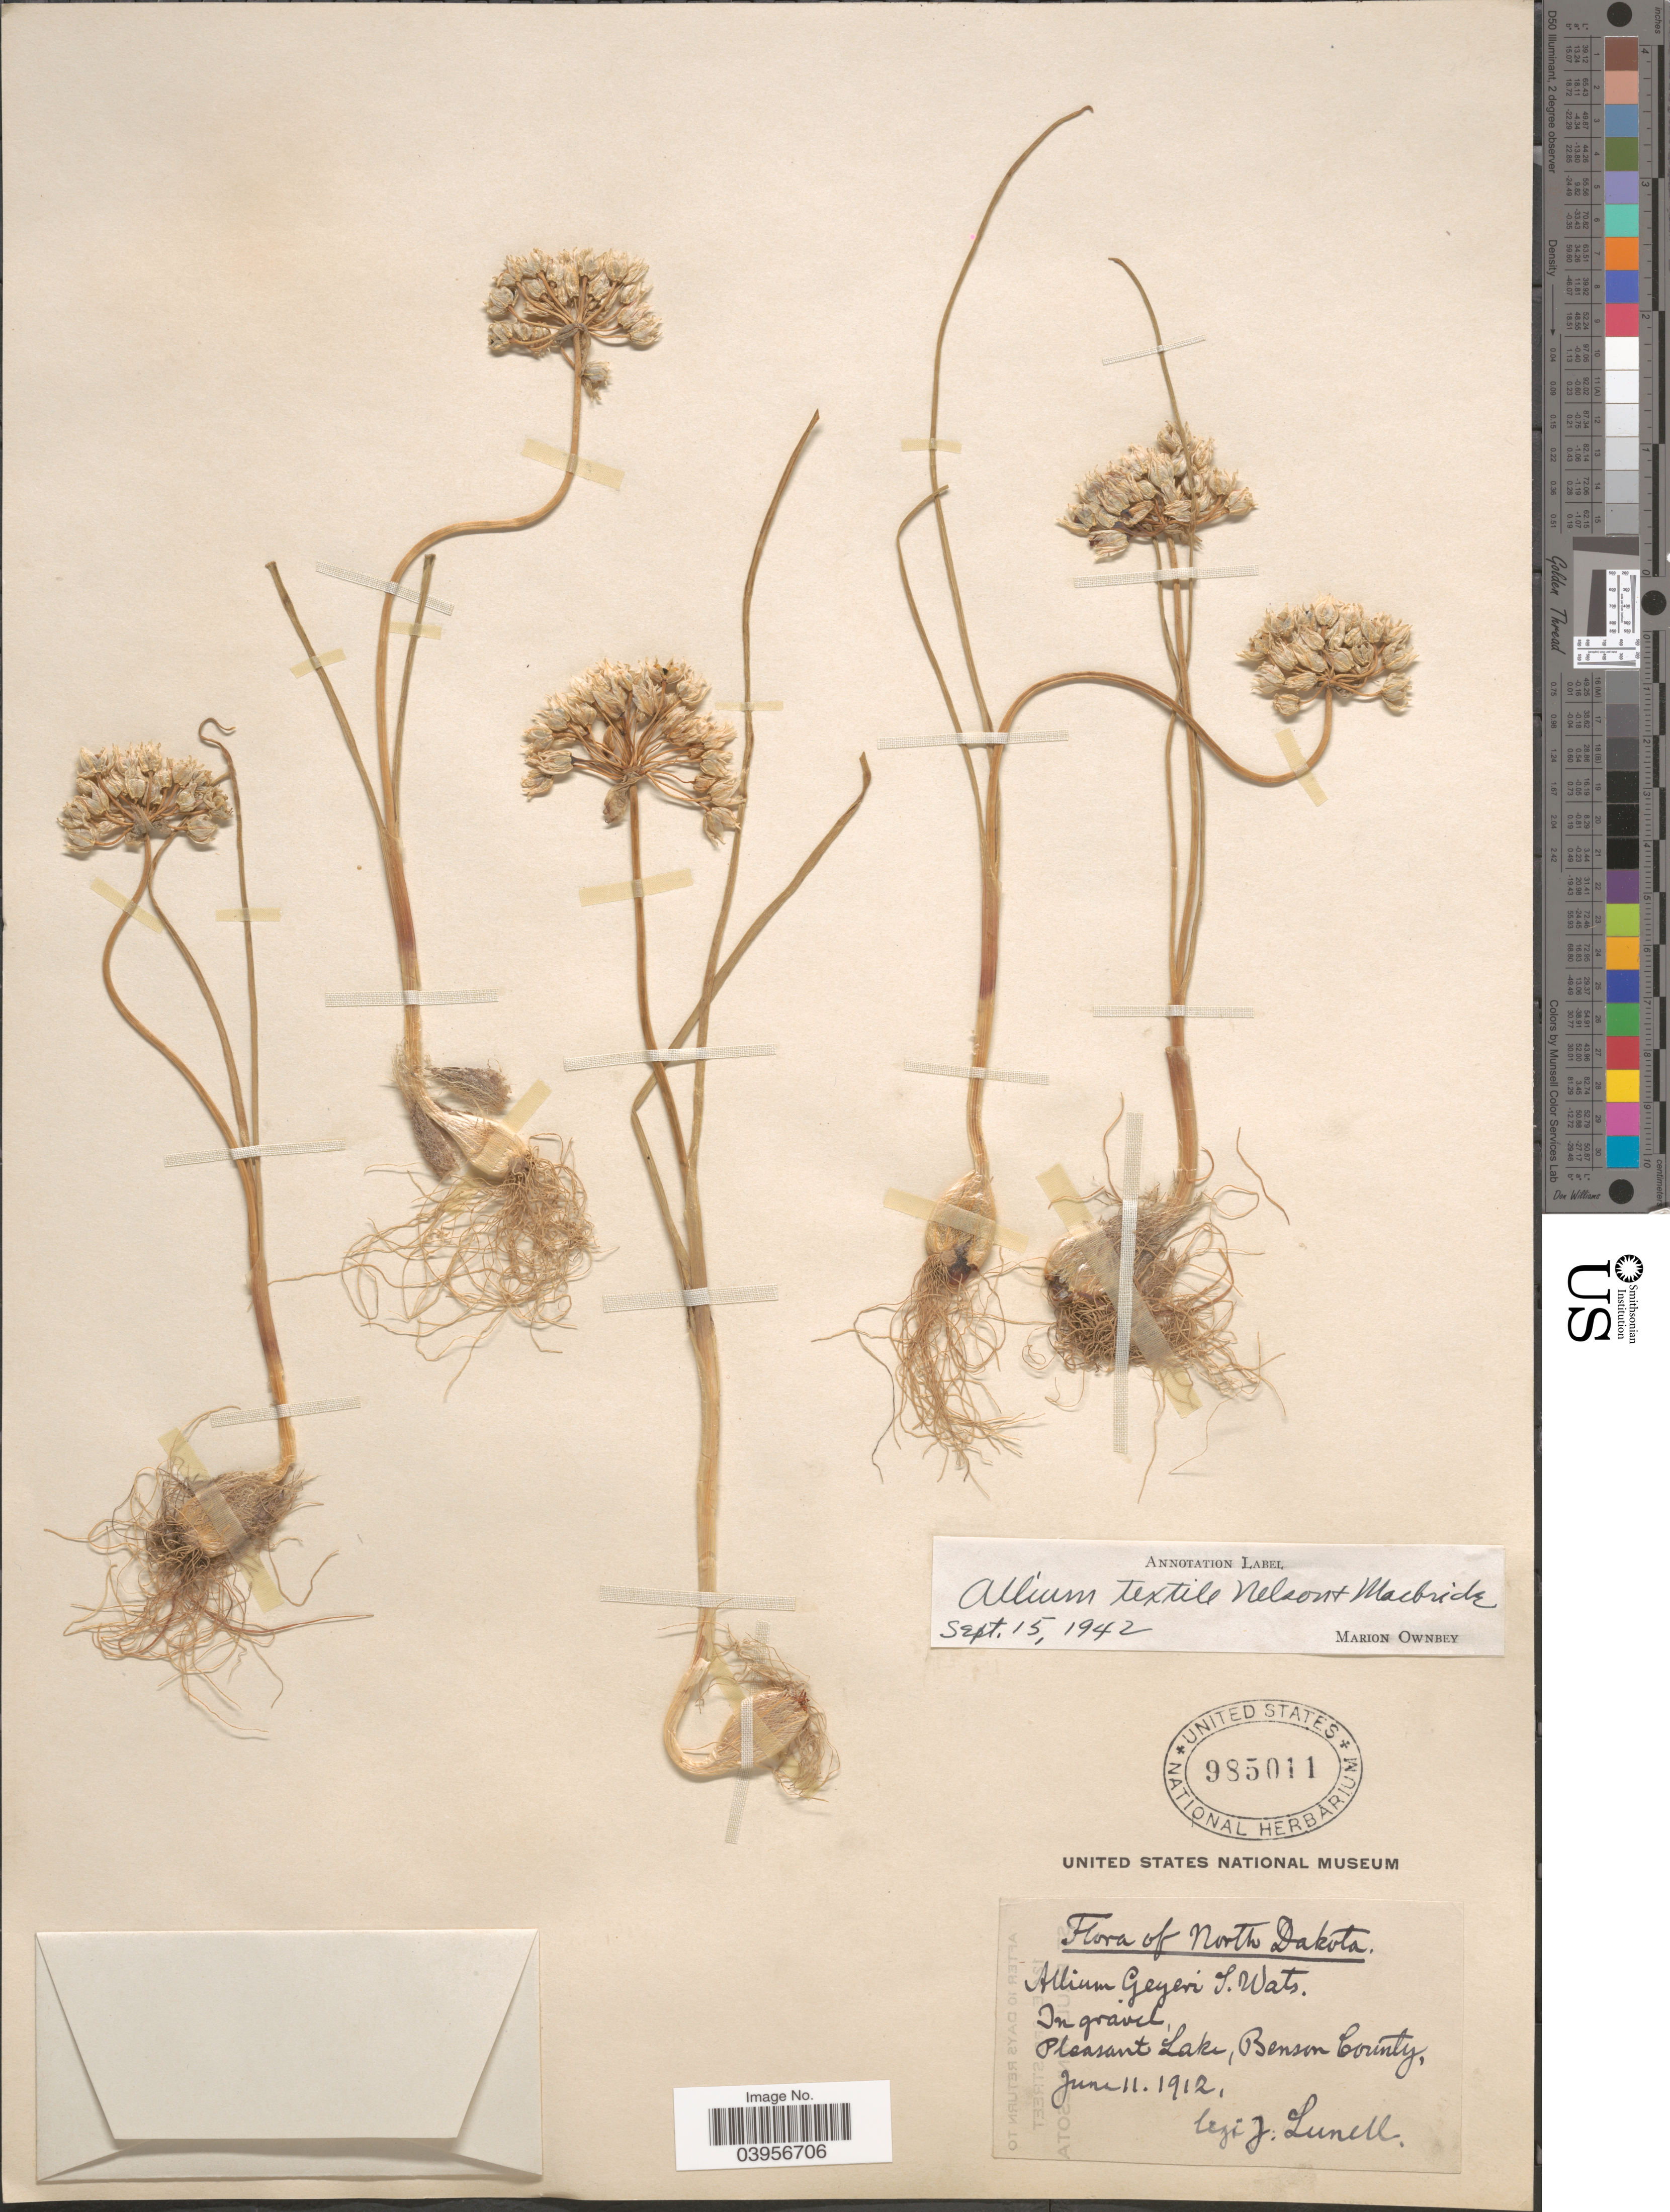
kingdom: Plantae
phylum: Tracheophyta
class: Liliopsida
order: Asparagales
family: Amaryllidaceae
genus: Allium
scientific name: Allium textile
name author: A. Nelson & J.F. Macbr.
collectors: J. Lunell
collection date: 1912-06-11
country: United States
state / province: North Dakota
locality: In gravel, Pleasant Lake, Benson County.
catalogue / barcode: US 985011